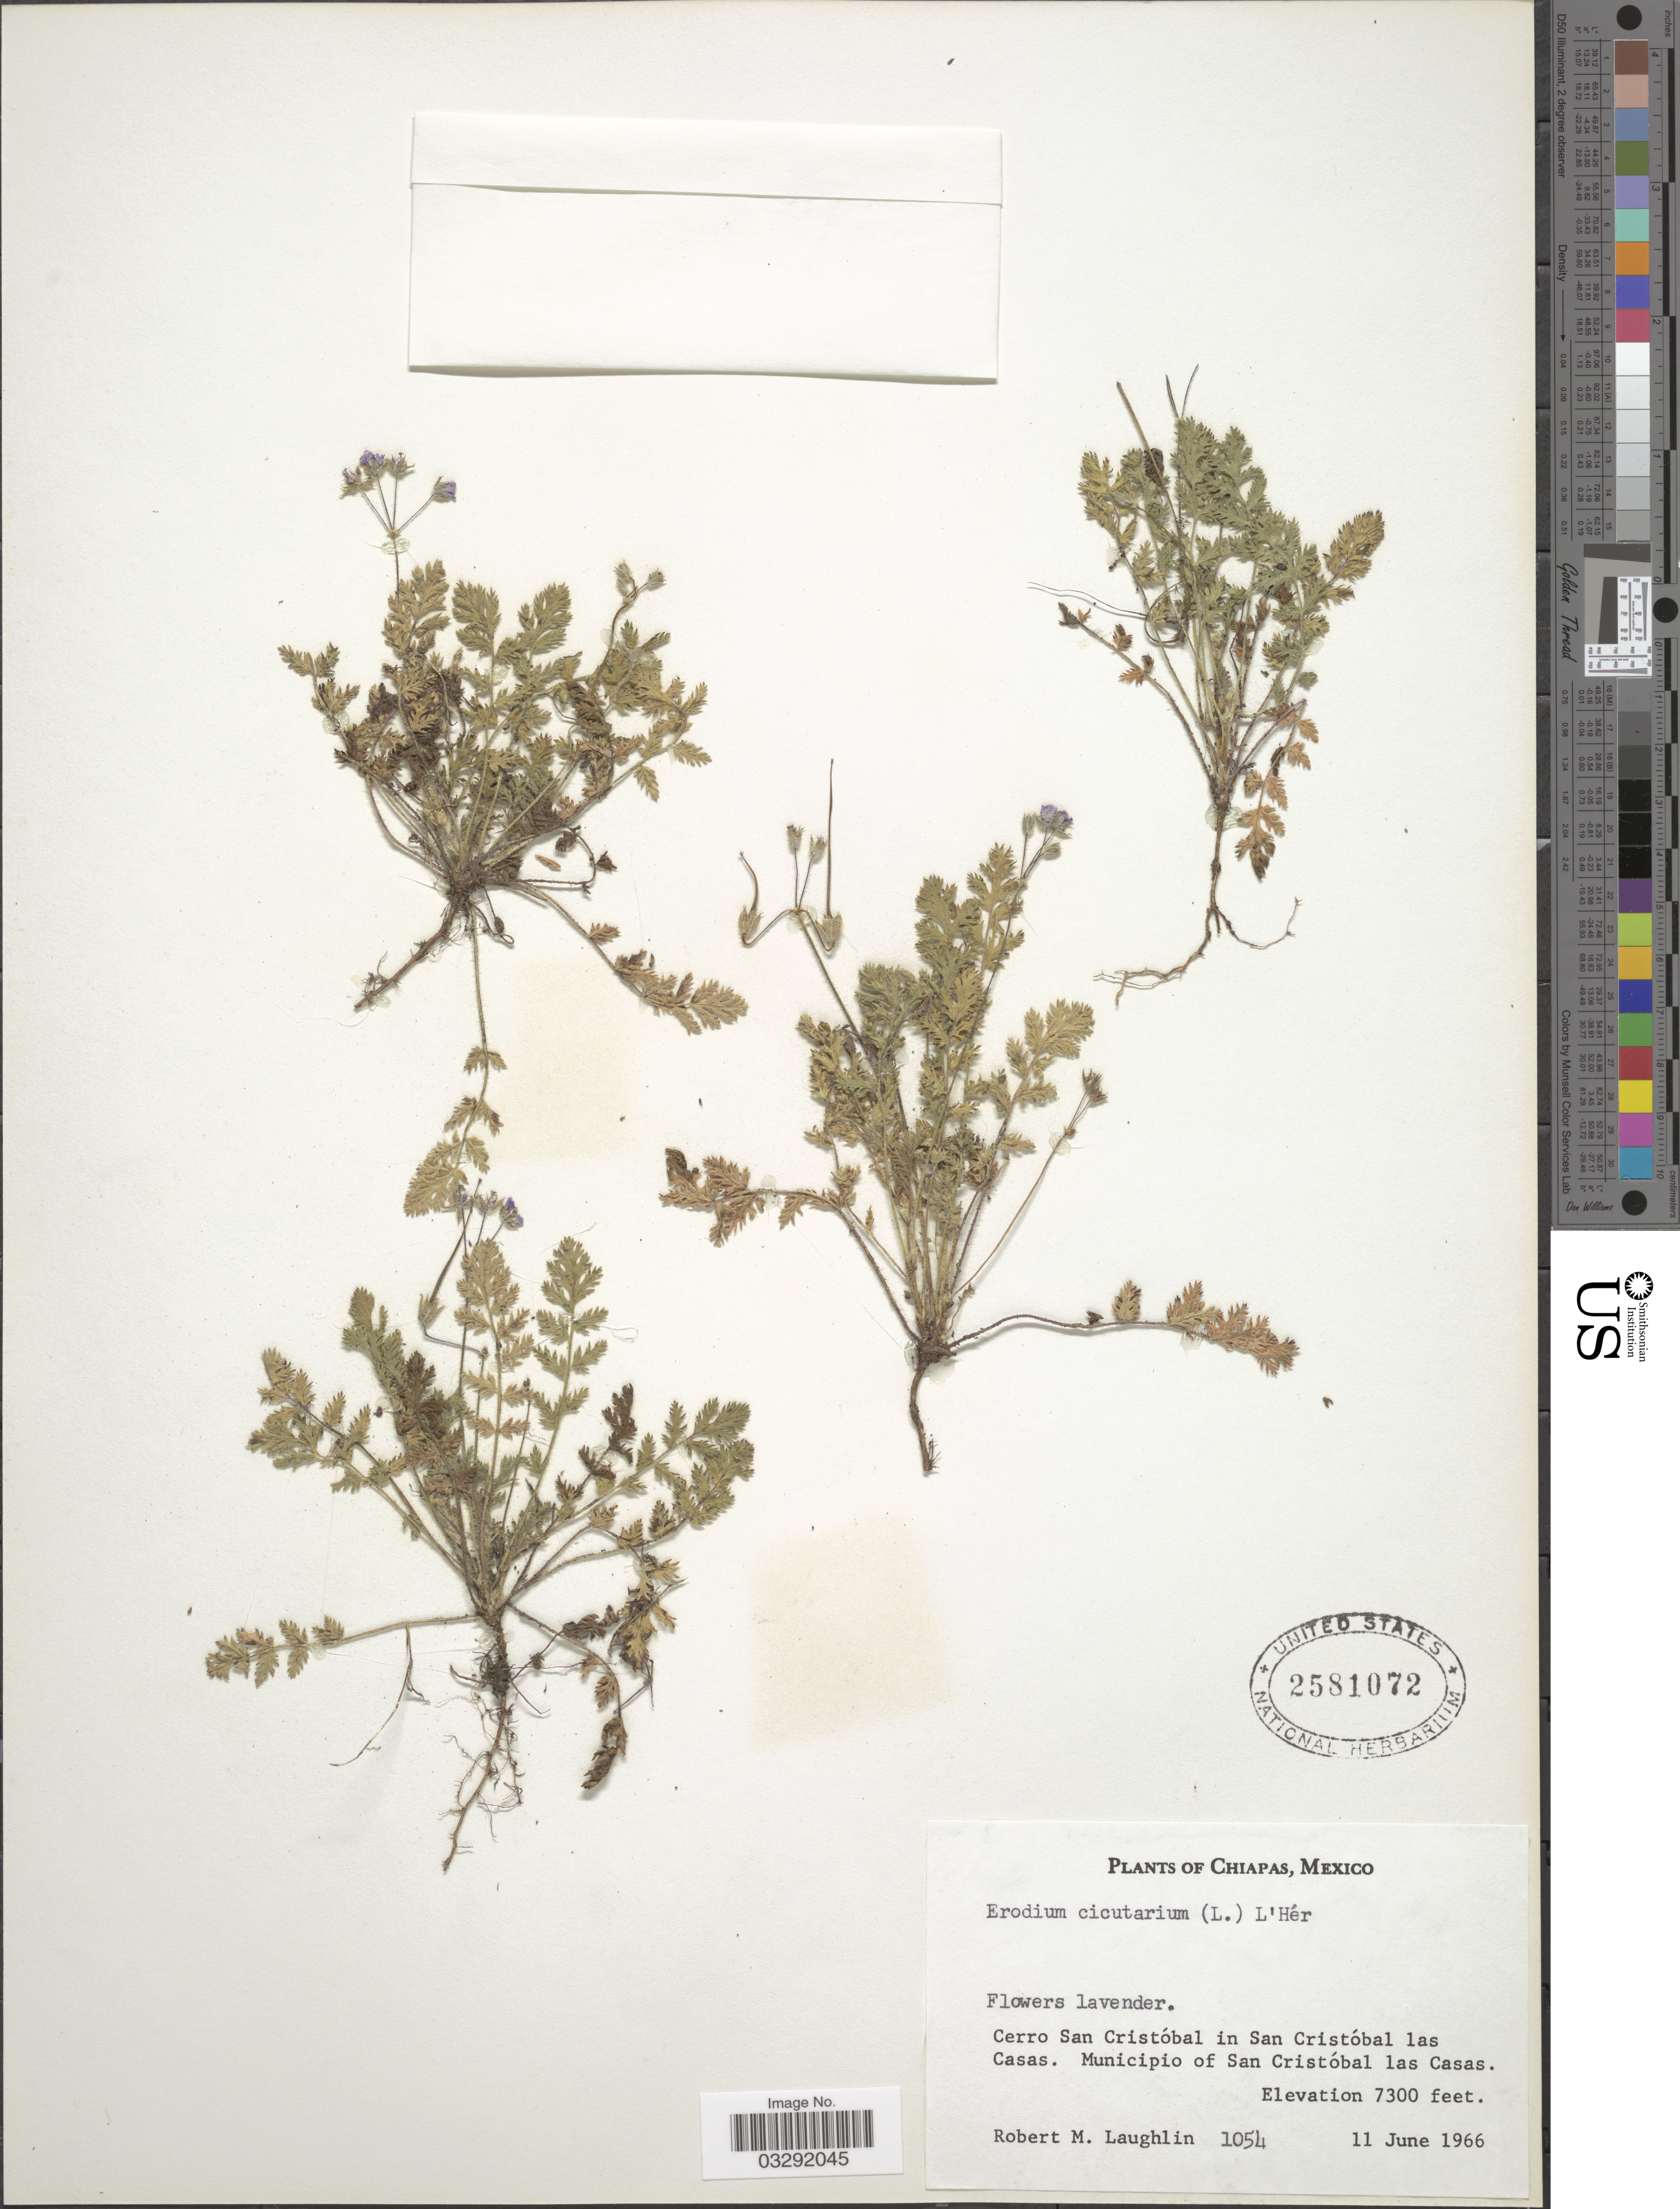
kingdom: Plantae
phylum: Tracheophyta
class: Magnoliopsida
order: Geraniales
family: Geraniaceae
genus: Erodium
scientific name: Erodium cicutarium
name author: (L.) L'Hér.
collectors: R. M. Laughlin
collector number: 1054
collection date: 1966-06-11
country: Mexico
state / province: Chiapas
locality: Cerro San Cristóbal in San Cristóbal las Casas. Municipio of San Cristóbal las Casas.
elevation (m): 2225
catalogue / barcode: US 2581072